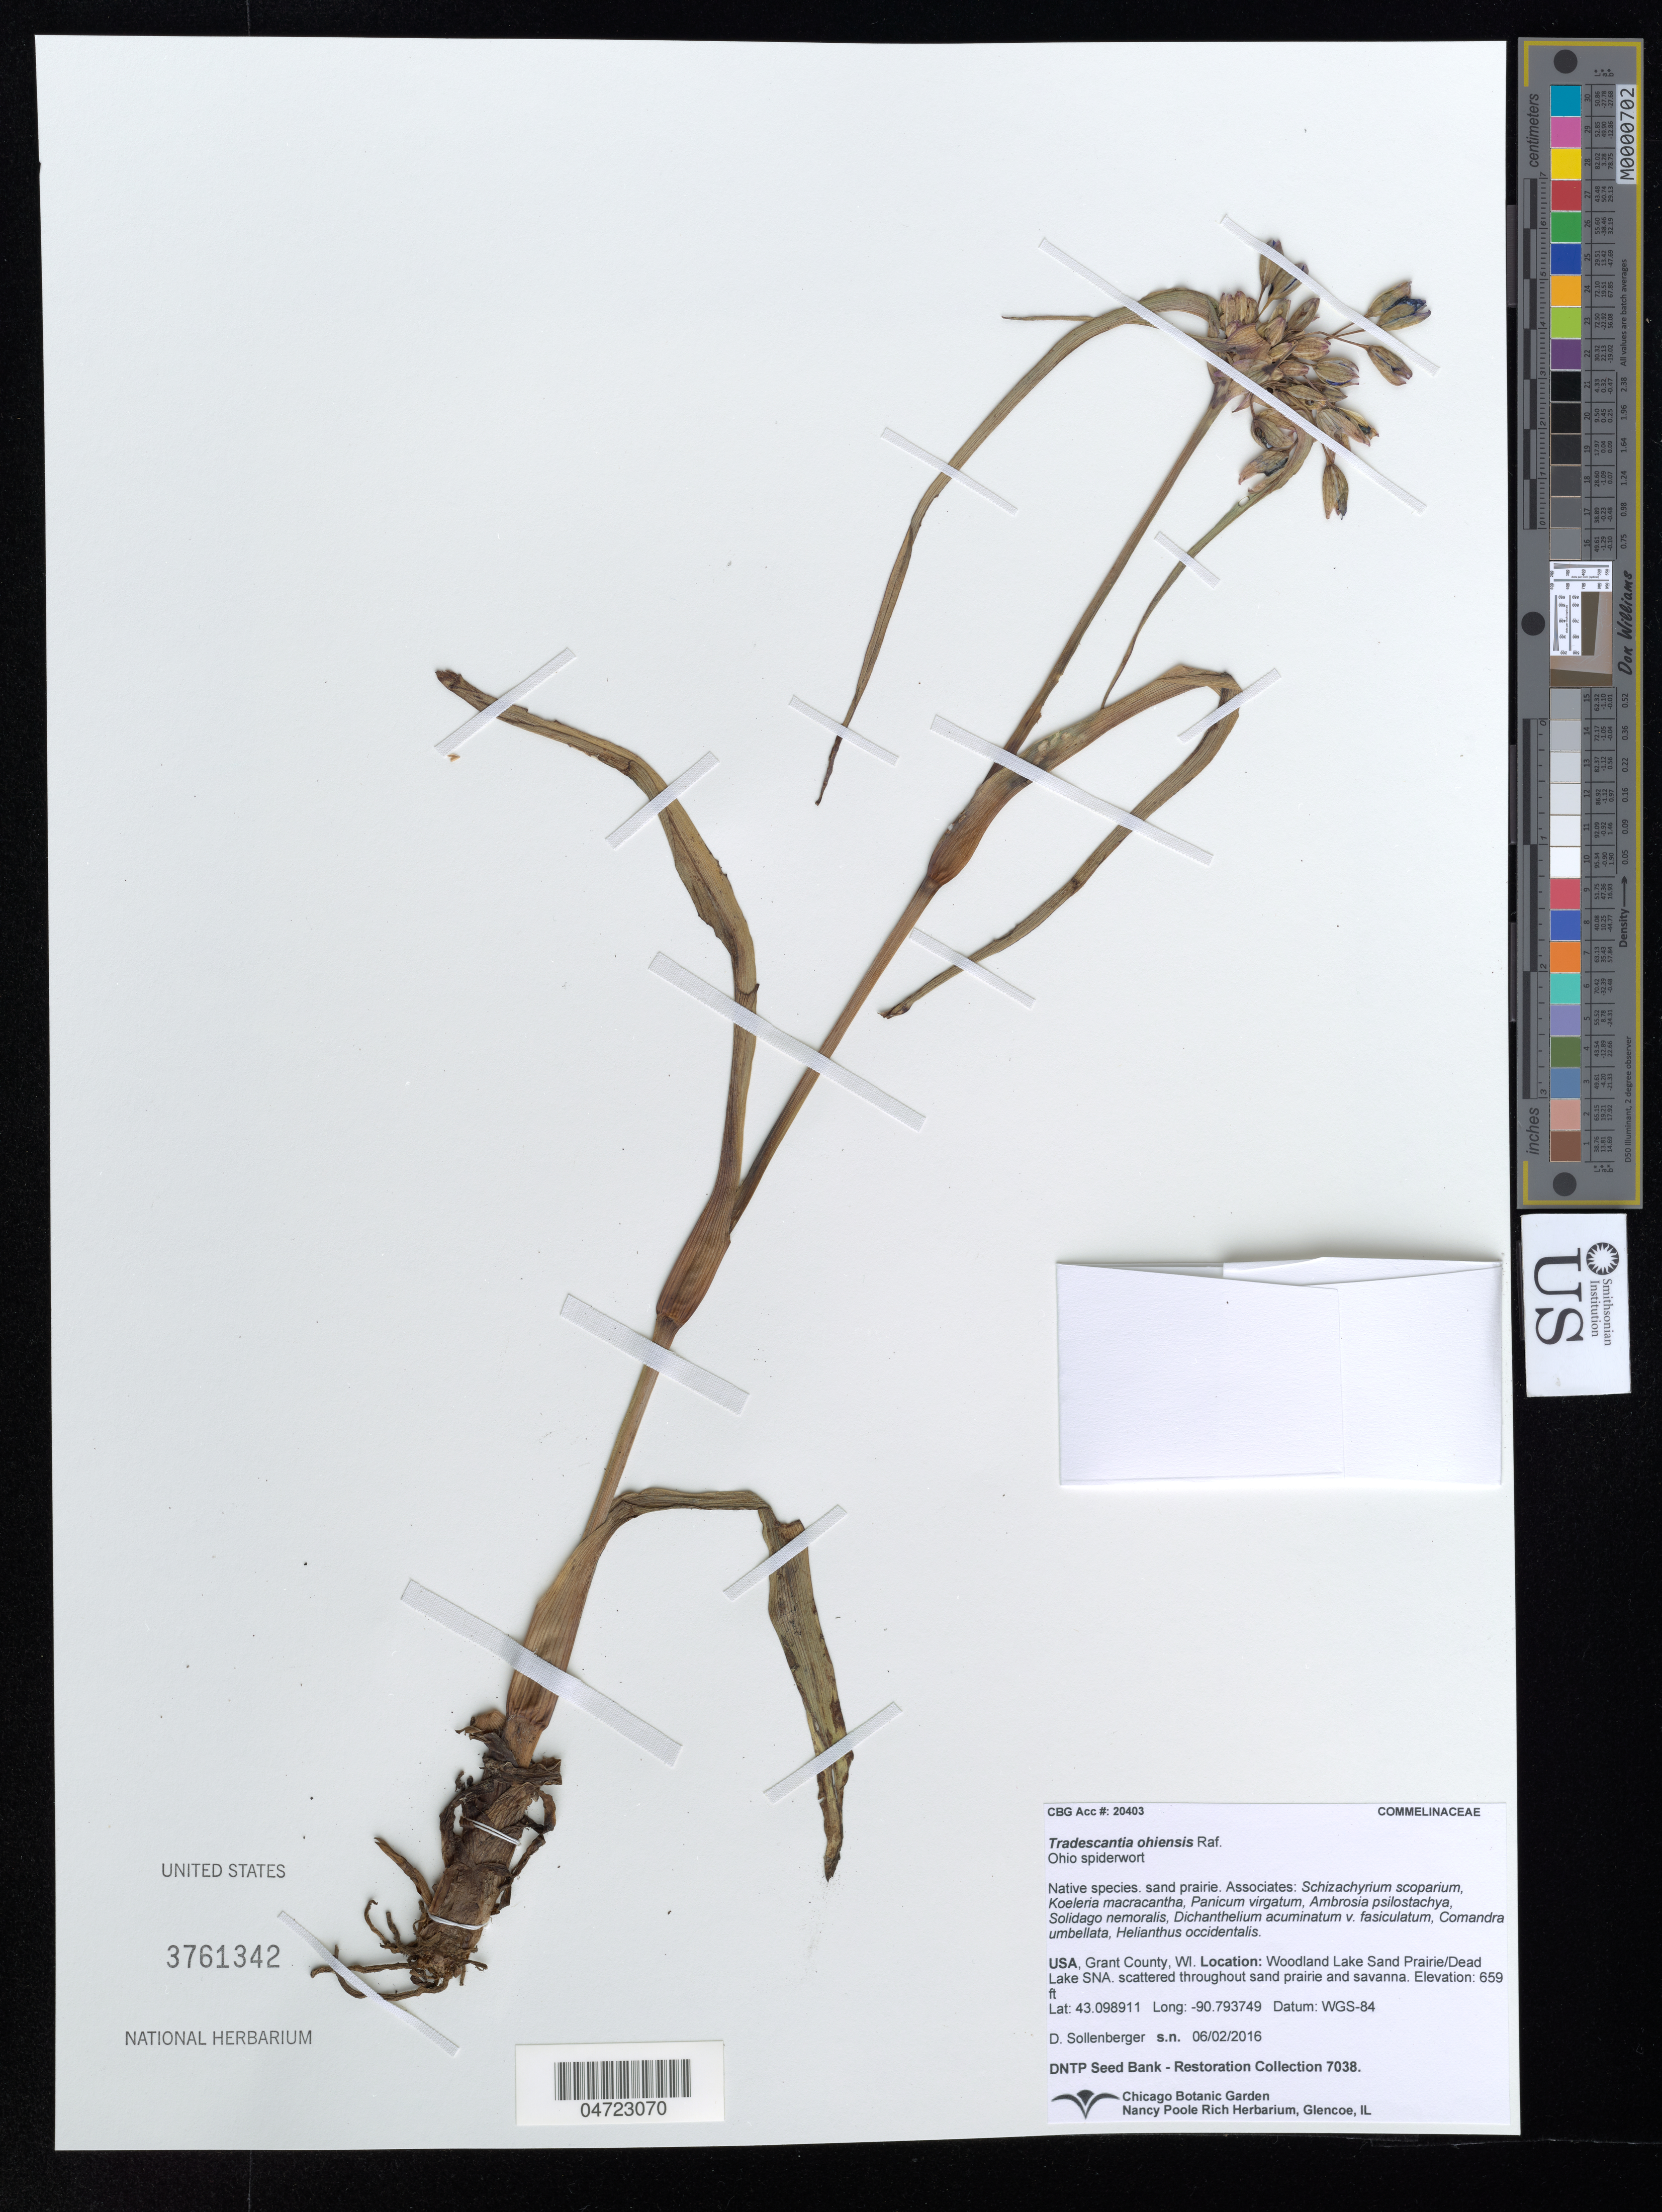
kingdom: Plantae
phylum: Tracheophyta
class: Liliopsida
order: Commelinales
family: Commelinaceae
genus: Tradescantia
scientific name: Tradescantia ohiensis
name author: Raf.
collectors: D. Sollenberger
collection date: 2016-06-02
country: United States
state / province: Wisconsin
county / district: Grant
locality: Grant County. Woodland Lake Sand Prairie/Dead Lake SNA, scattered throughout sand prairie and savanna.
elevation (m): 201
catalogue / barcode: US 3761342